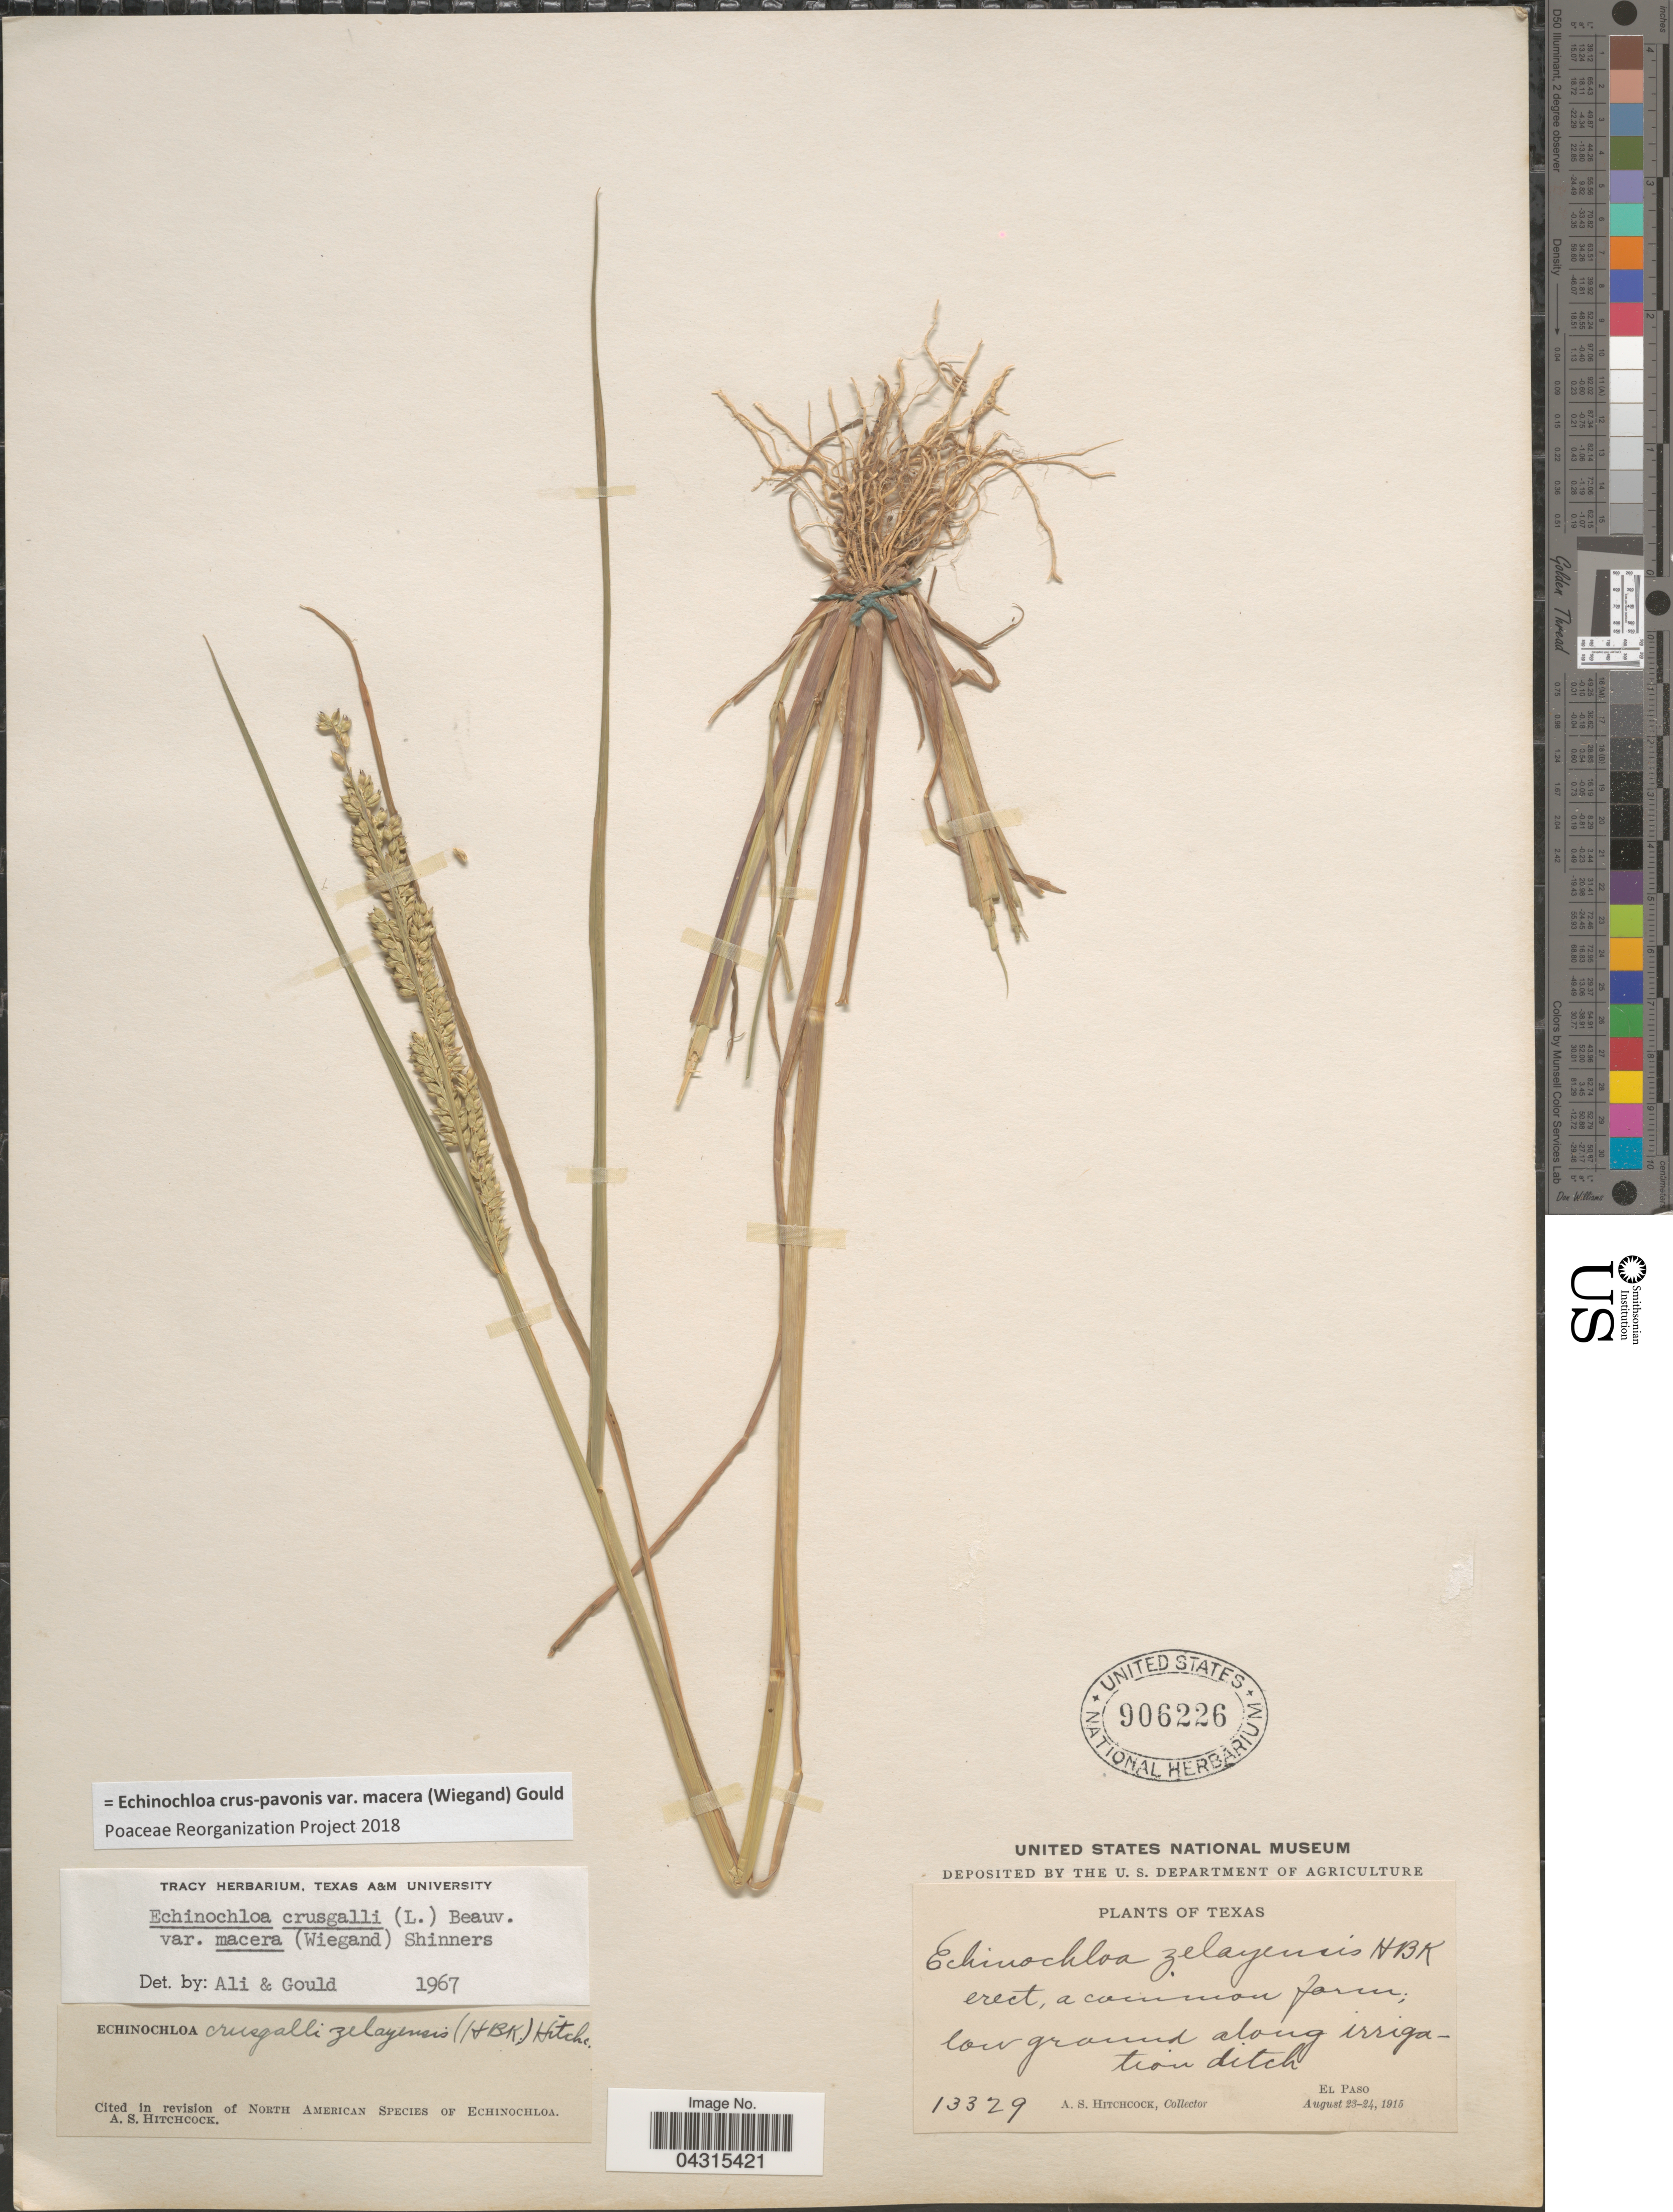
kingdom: Plantae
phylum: Tracheophyta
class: Liliopsida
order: Poales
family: Poaceae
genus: Echinochloa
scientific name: Echinochloa crus-pavonis var. macera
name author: (Wiegand) Gould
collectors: A. S. Hitchcock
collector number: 13329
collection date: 1915-08-23/1915-08-24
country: United States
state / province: Texas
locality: Low ground along irrigation ditch. El Paso.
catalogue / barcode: US 906226